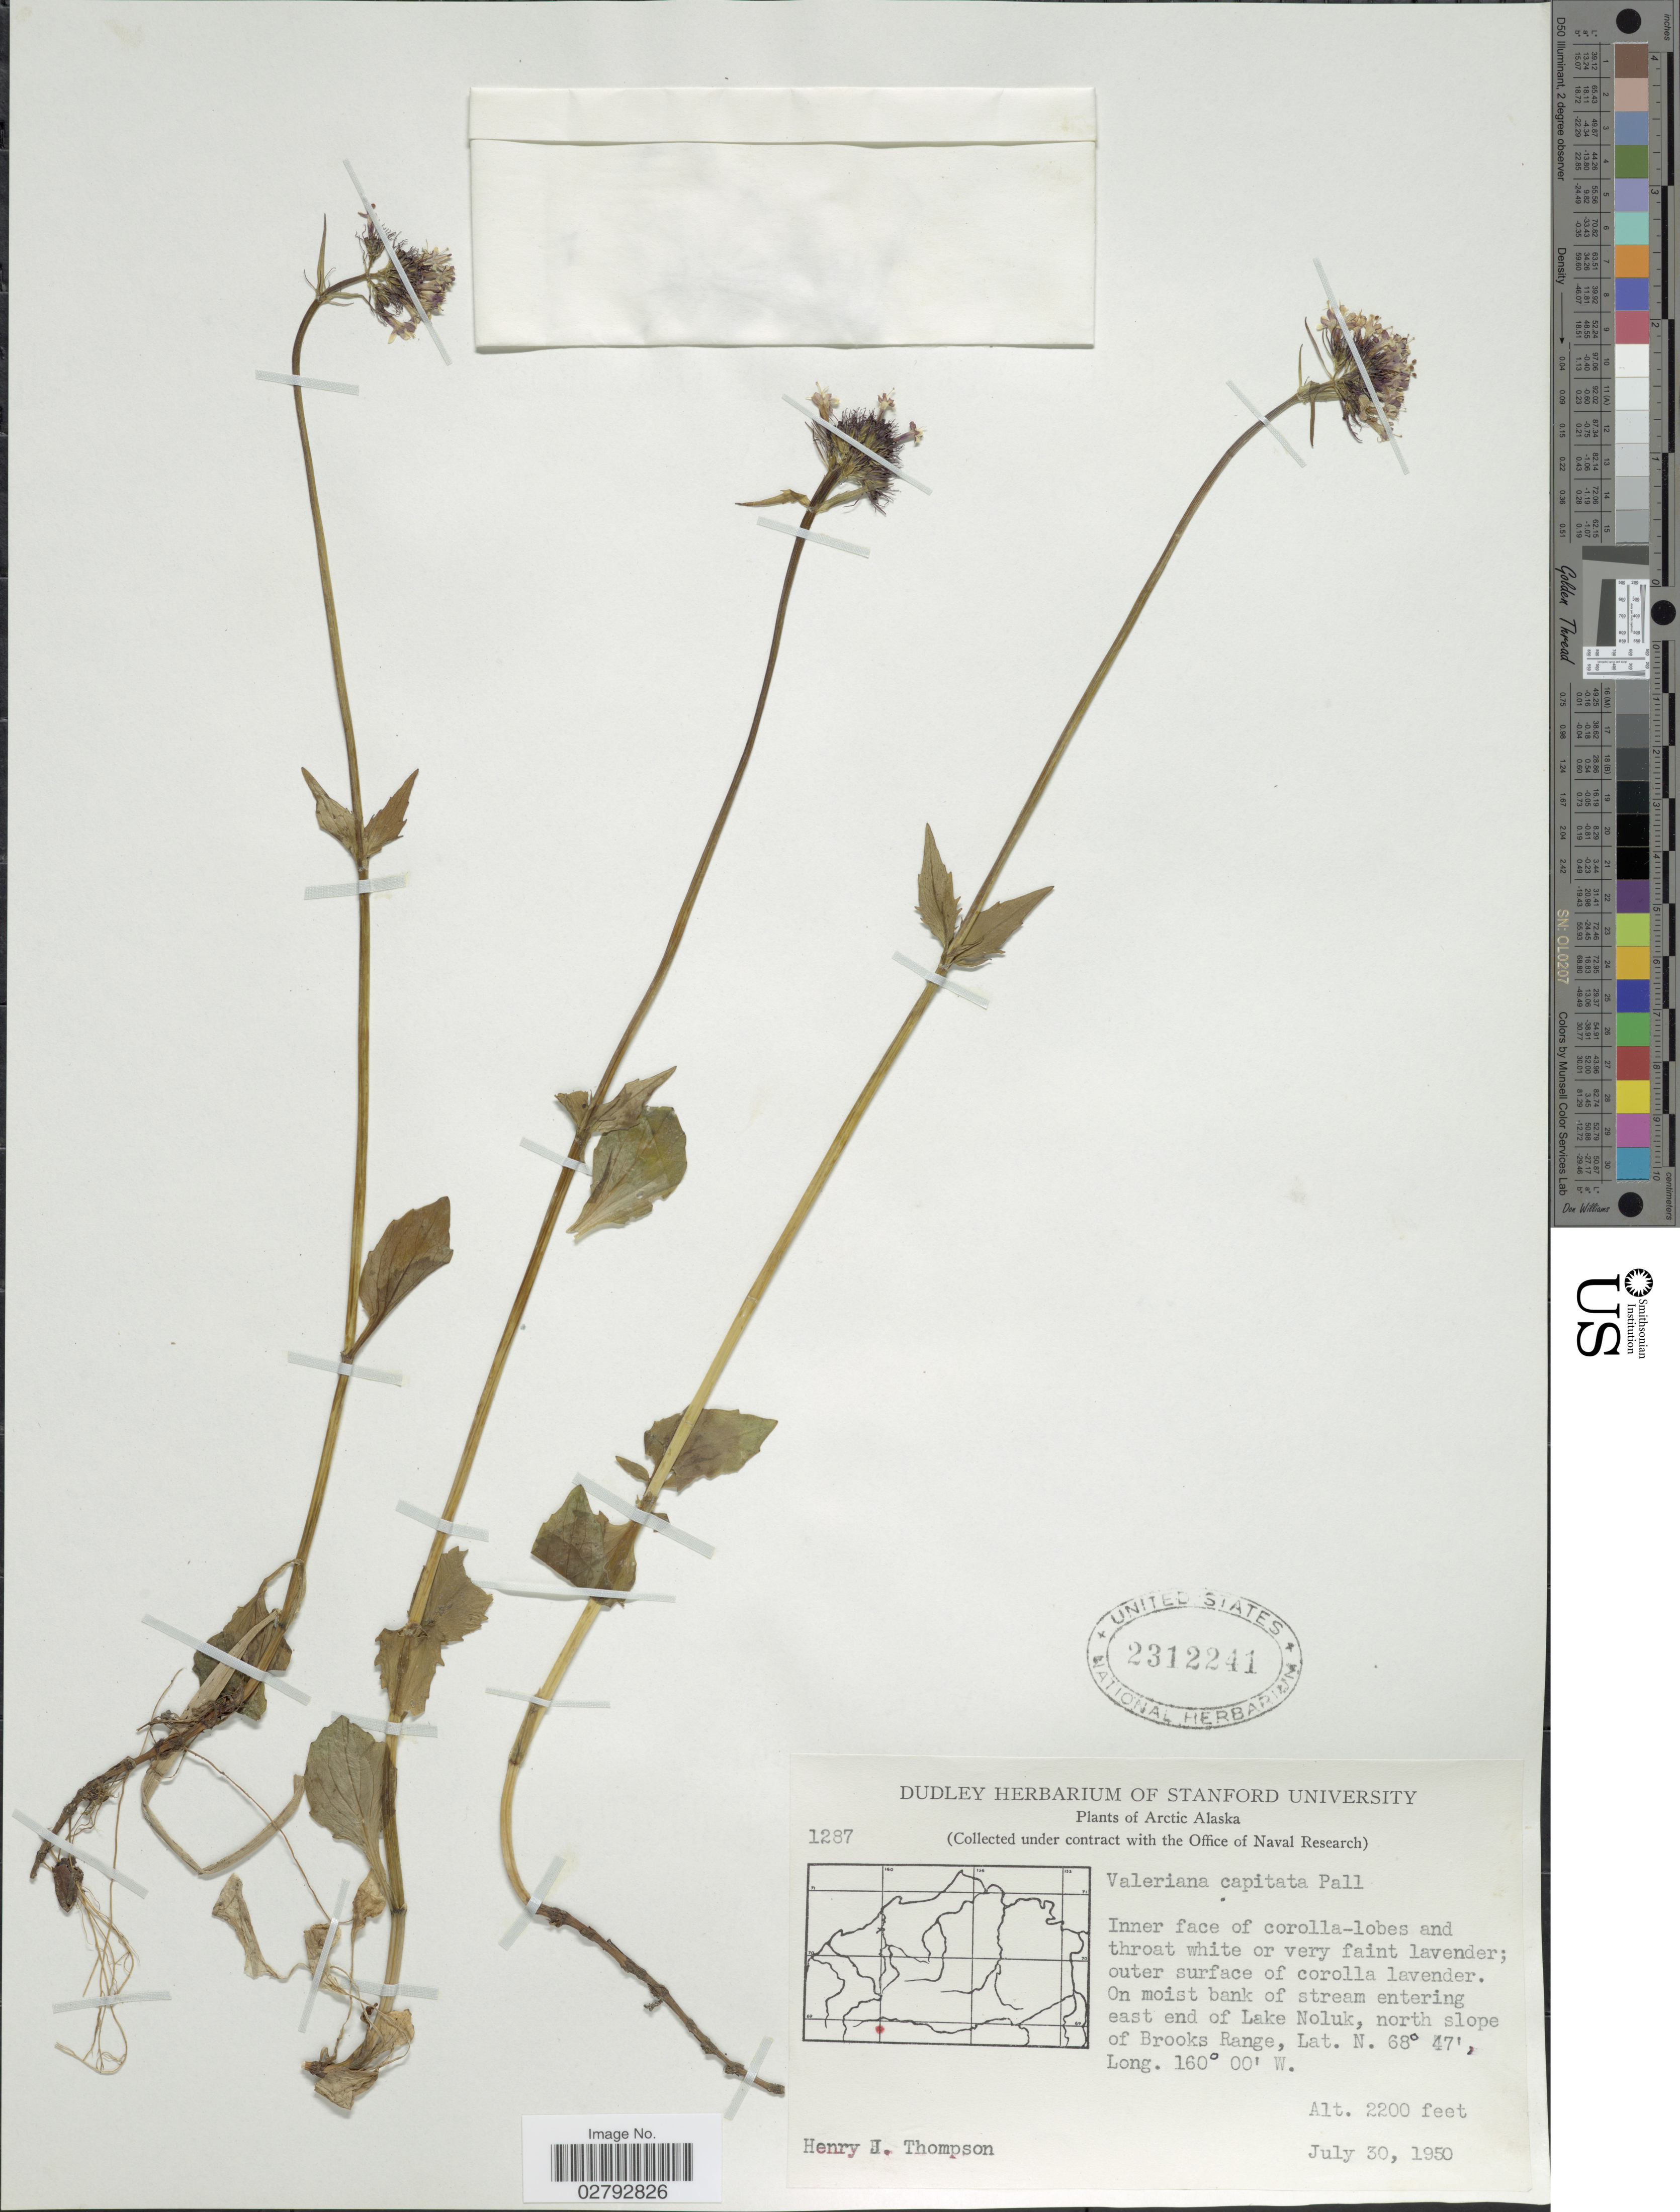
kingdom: Plantae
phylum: Tracheophyta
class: Magnoliopsida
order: Dipsacales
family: Caprifoliaceae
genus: Valeriana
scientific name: Valeriana capitata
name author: Link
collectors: H. J. Thompson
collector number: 1287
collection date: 1950-07-30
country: United States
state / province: Alaska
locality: Arctic Alaska. On moist bank of stream entering east end of Lake Noluk, north slope of Brooks Range.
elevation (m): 671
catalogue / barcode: US 2312241